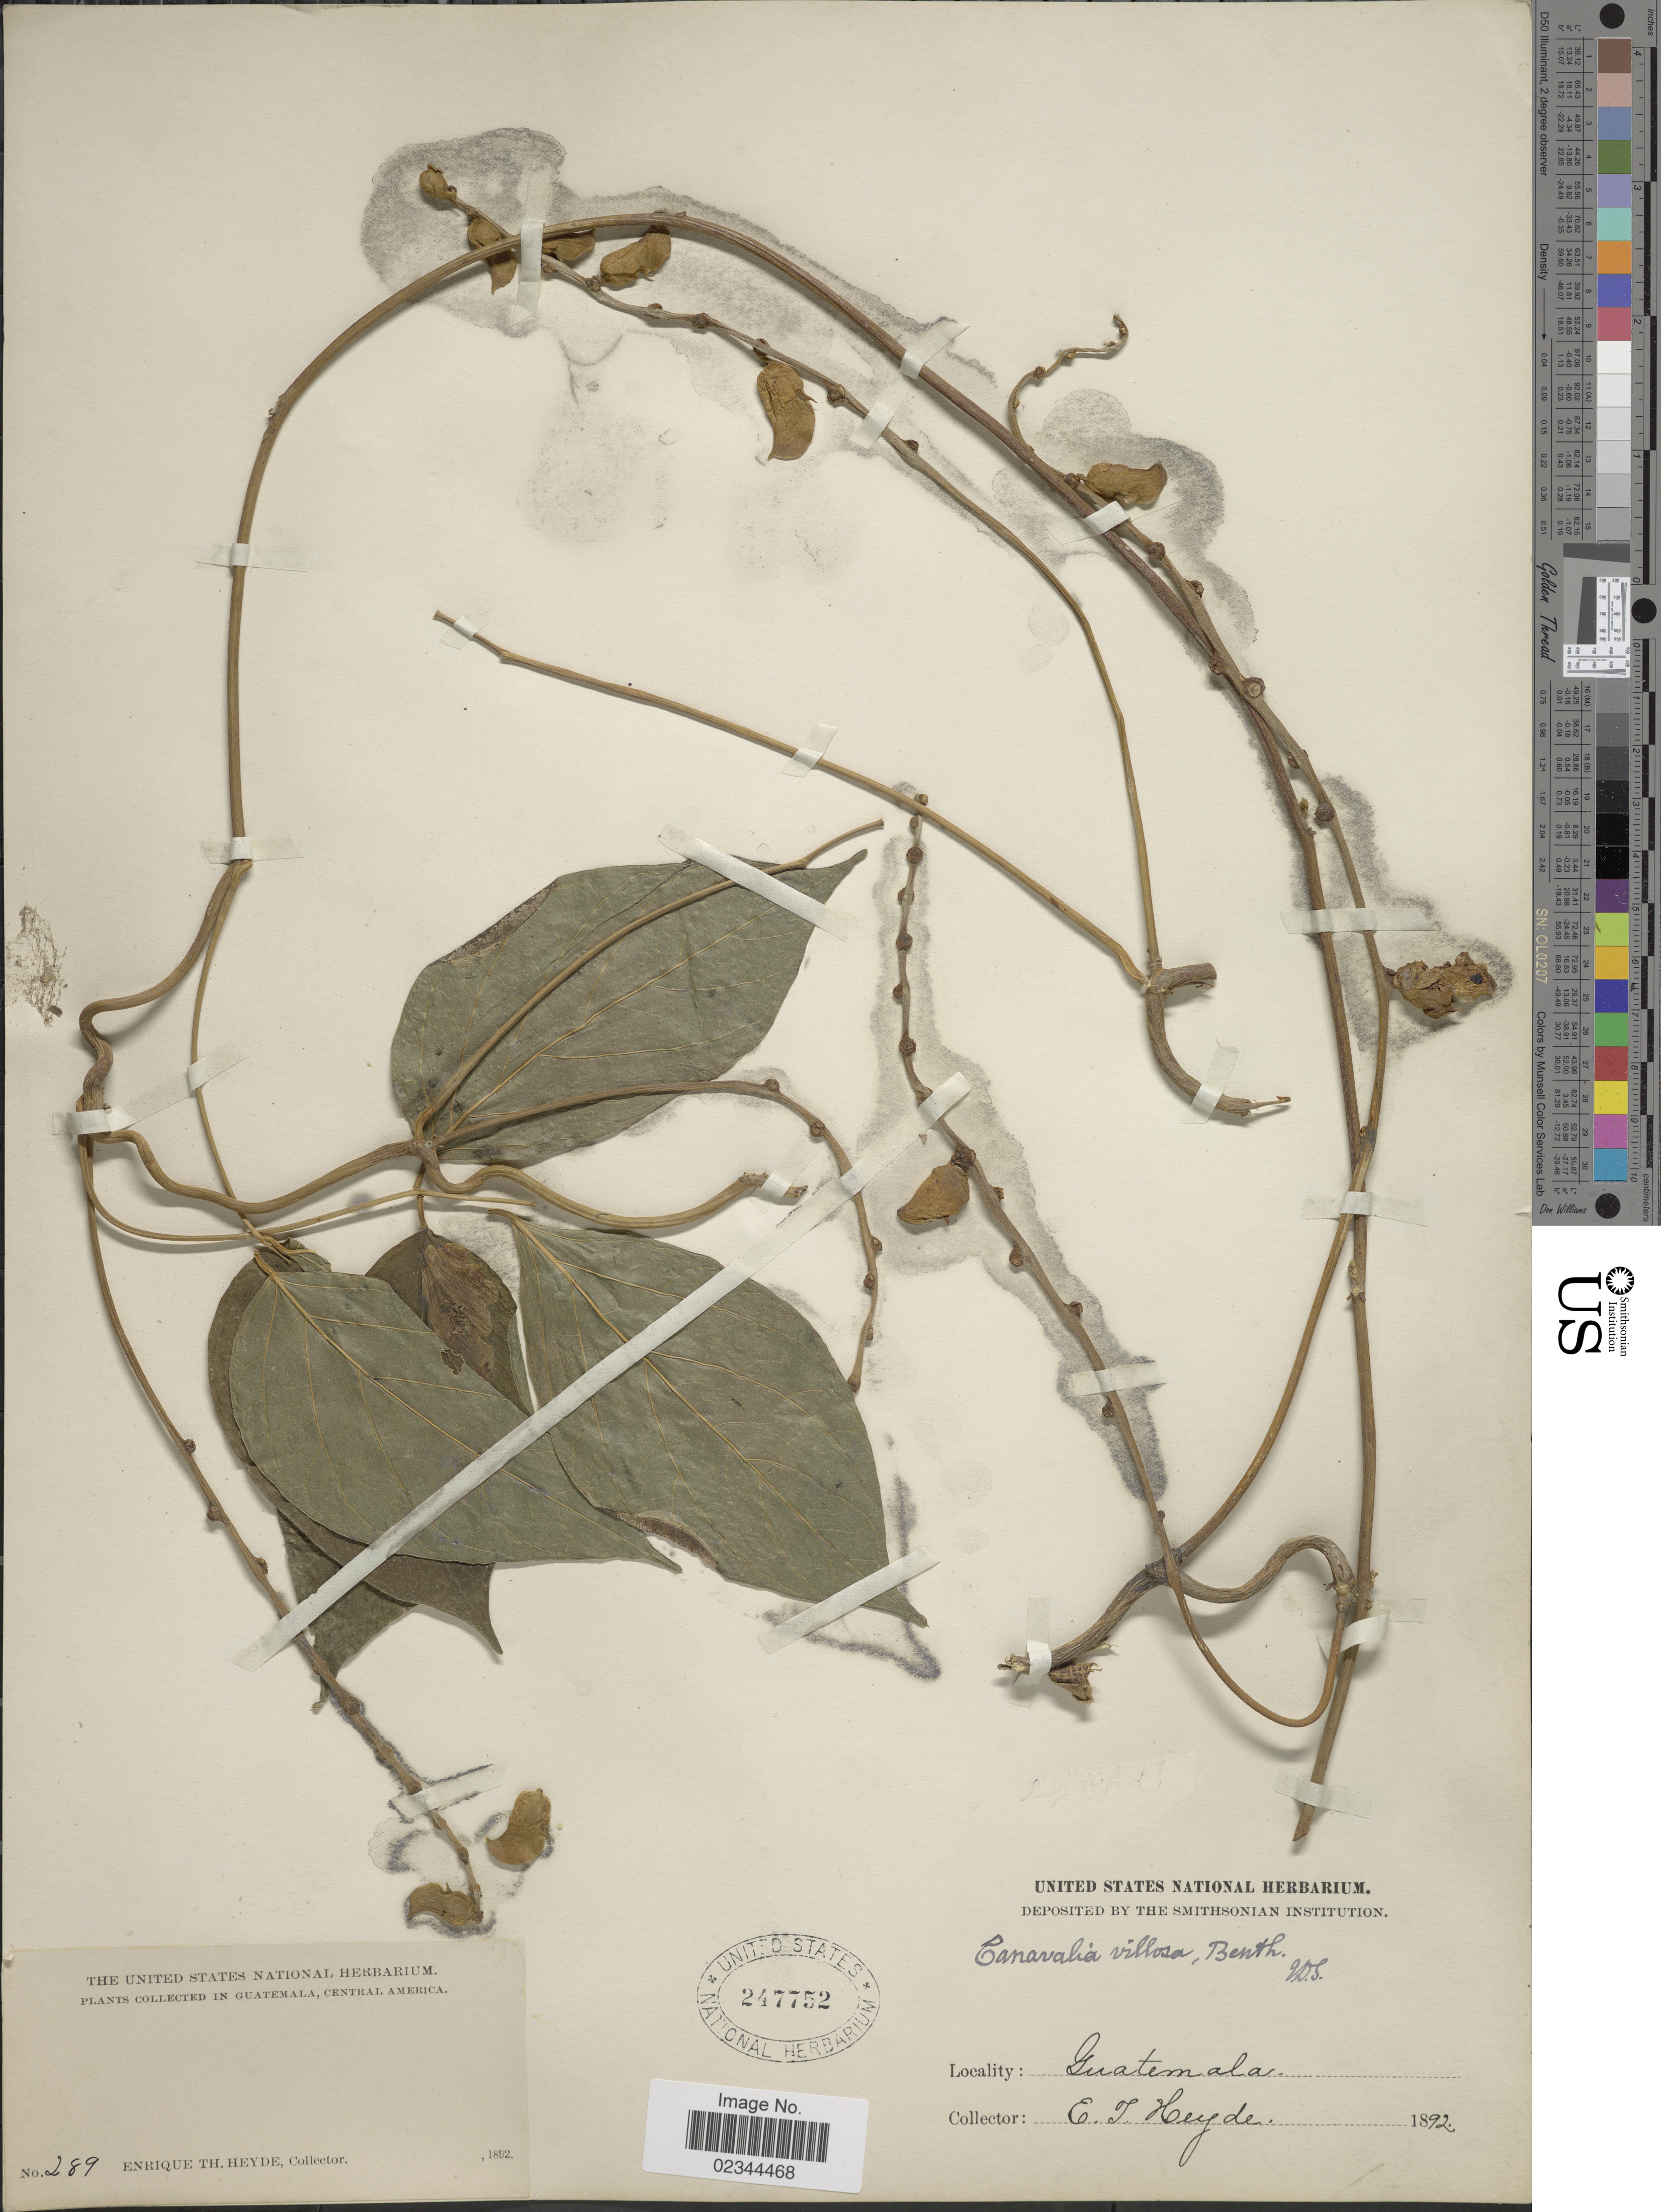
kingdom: Plantae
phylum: Tracheophyta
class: Magnoliopsida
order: Fabales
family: Fabaceae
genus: Canavalia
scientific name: Canavalia villosa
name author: Benth.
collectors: E. T. Heyde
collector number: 289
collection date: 1892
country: Guatemala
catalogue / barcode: US 247752